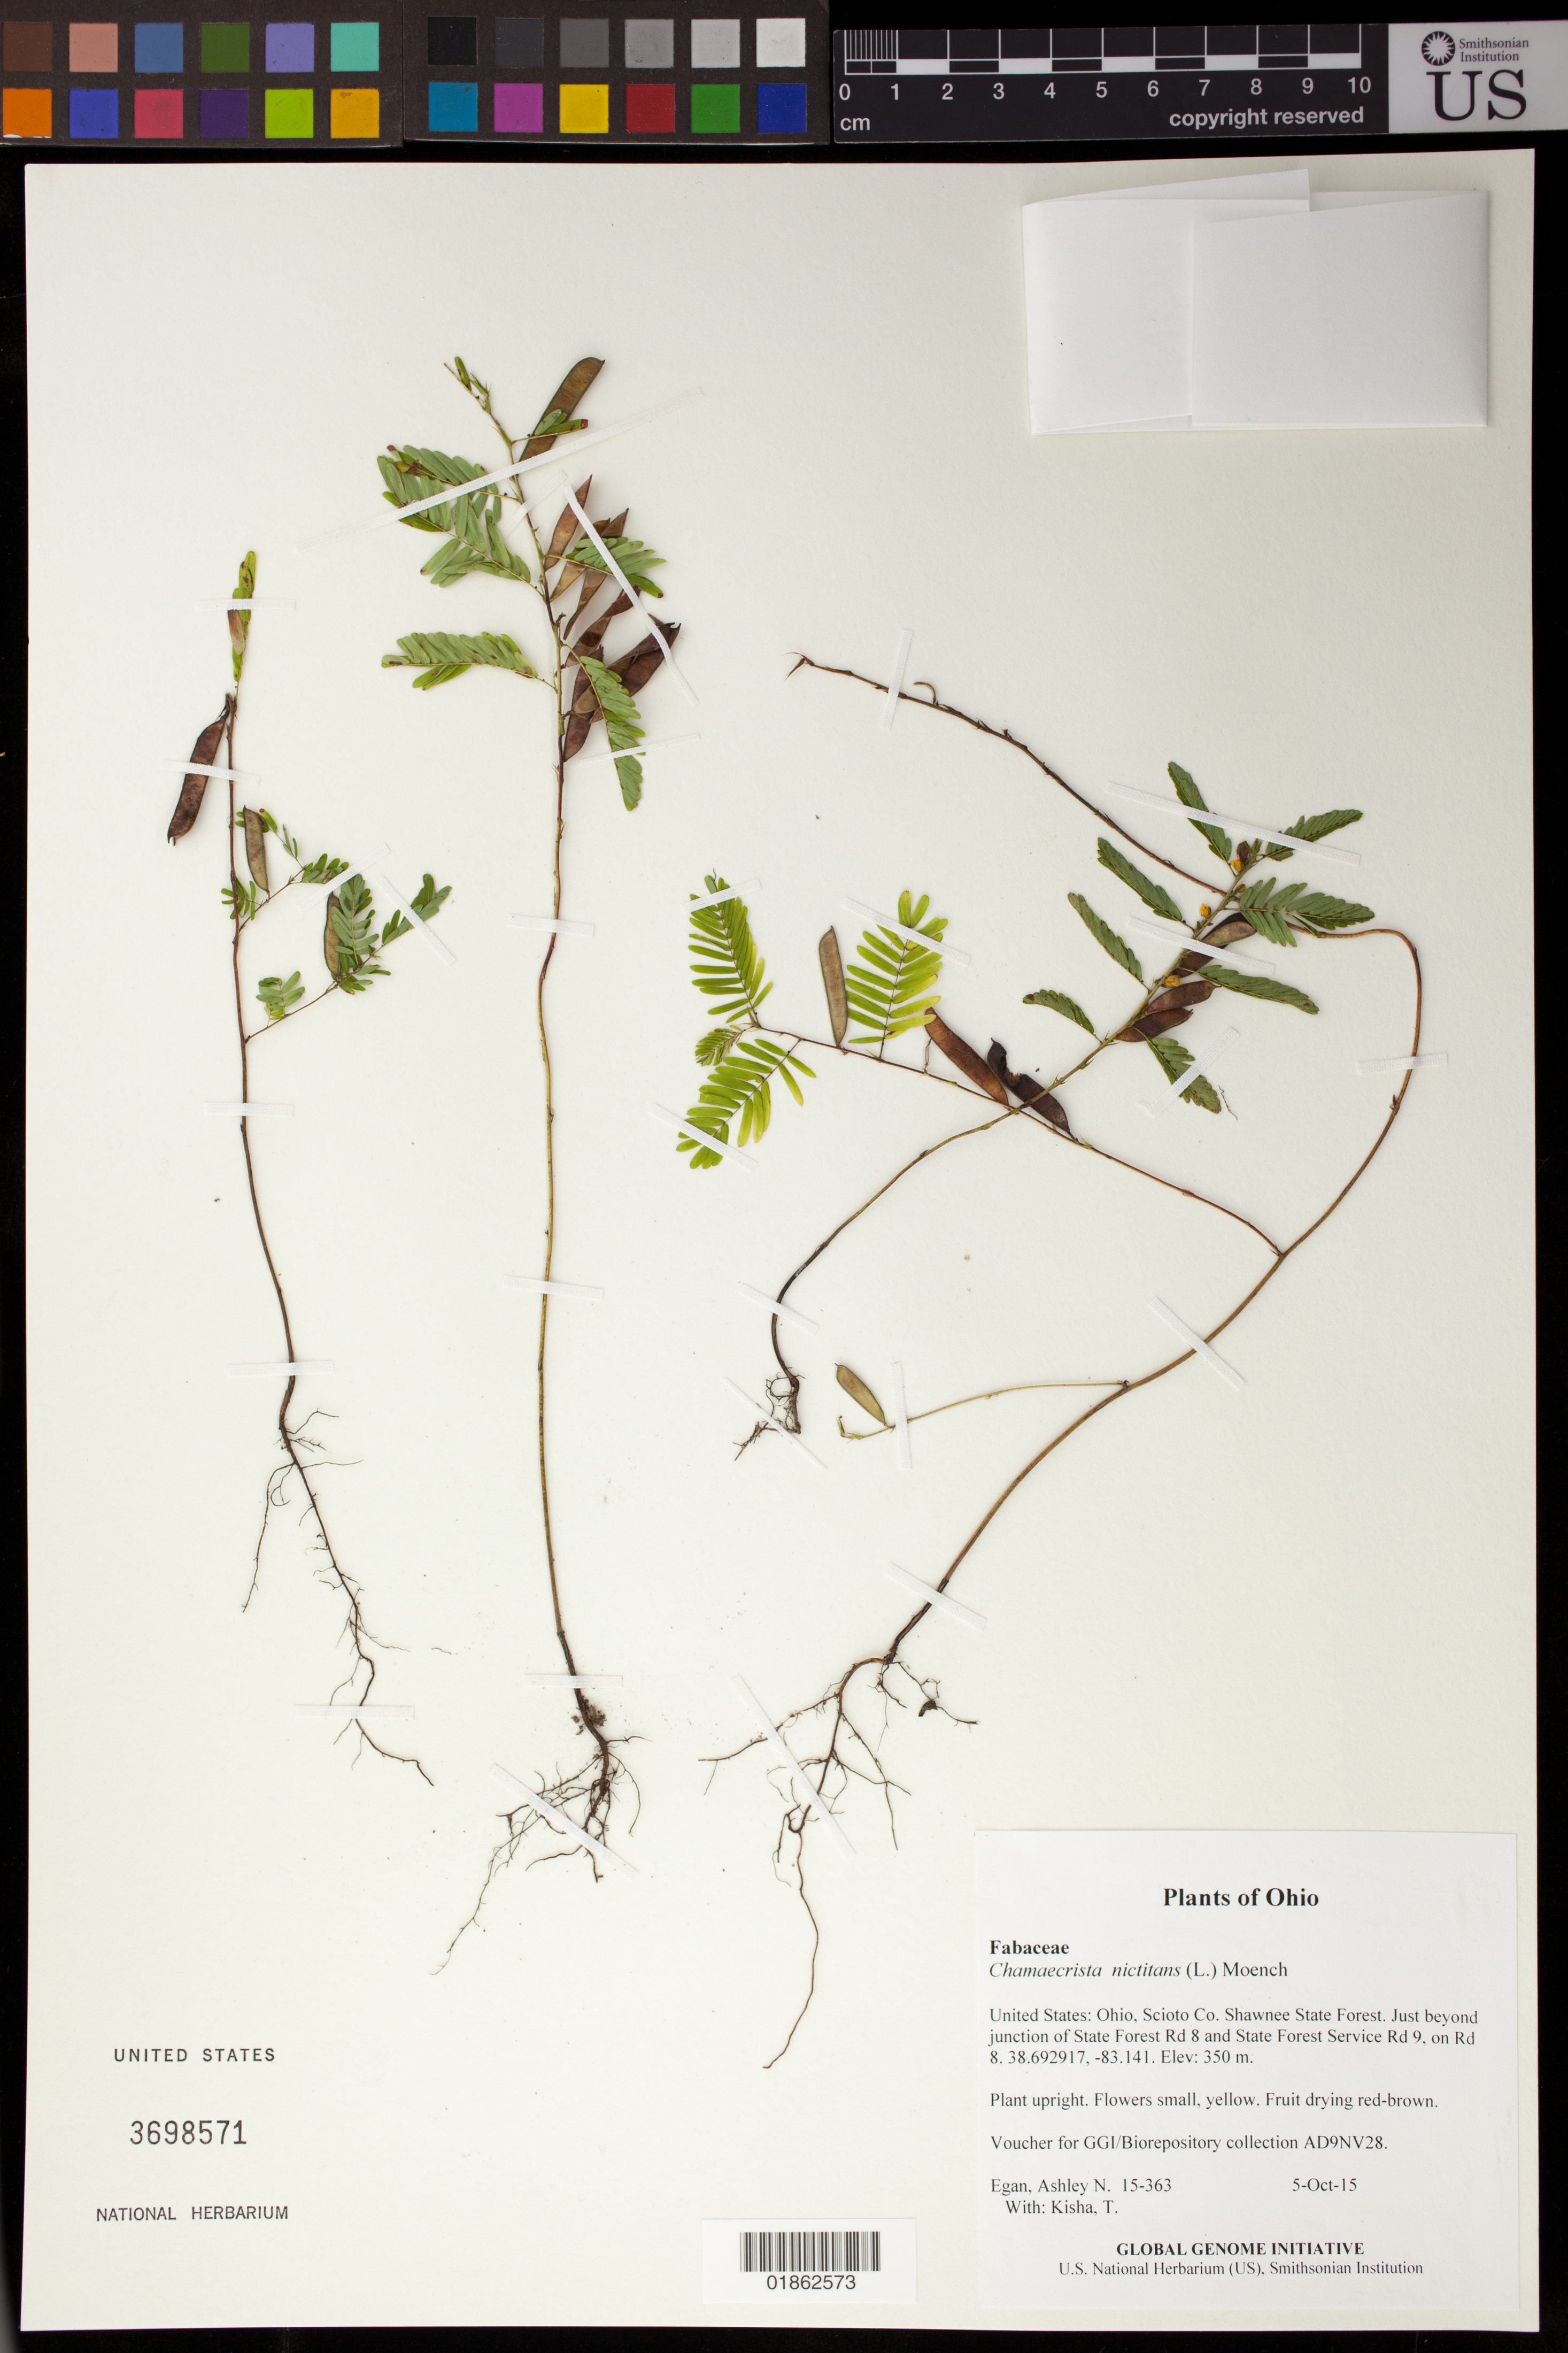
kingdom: Plantae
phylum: Tracheophyta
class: Magnoliopsida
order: Fabales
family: Fabaceae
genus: Chamaecrista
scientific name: Chamaecrista nictitans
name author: (L.) Moench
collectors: A. N. Egan & T. Kisha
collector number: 15-363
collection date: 2015-10-05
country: United States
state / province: Ohio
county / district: Scioto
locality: Shawnee State Forest. Just beyond junction of State Forest Rd 8 and State Forest Service Rd 9, on Rd 8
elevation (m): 350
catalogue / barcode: US 3698571